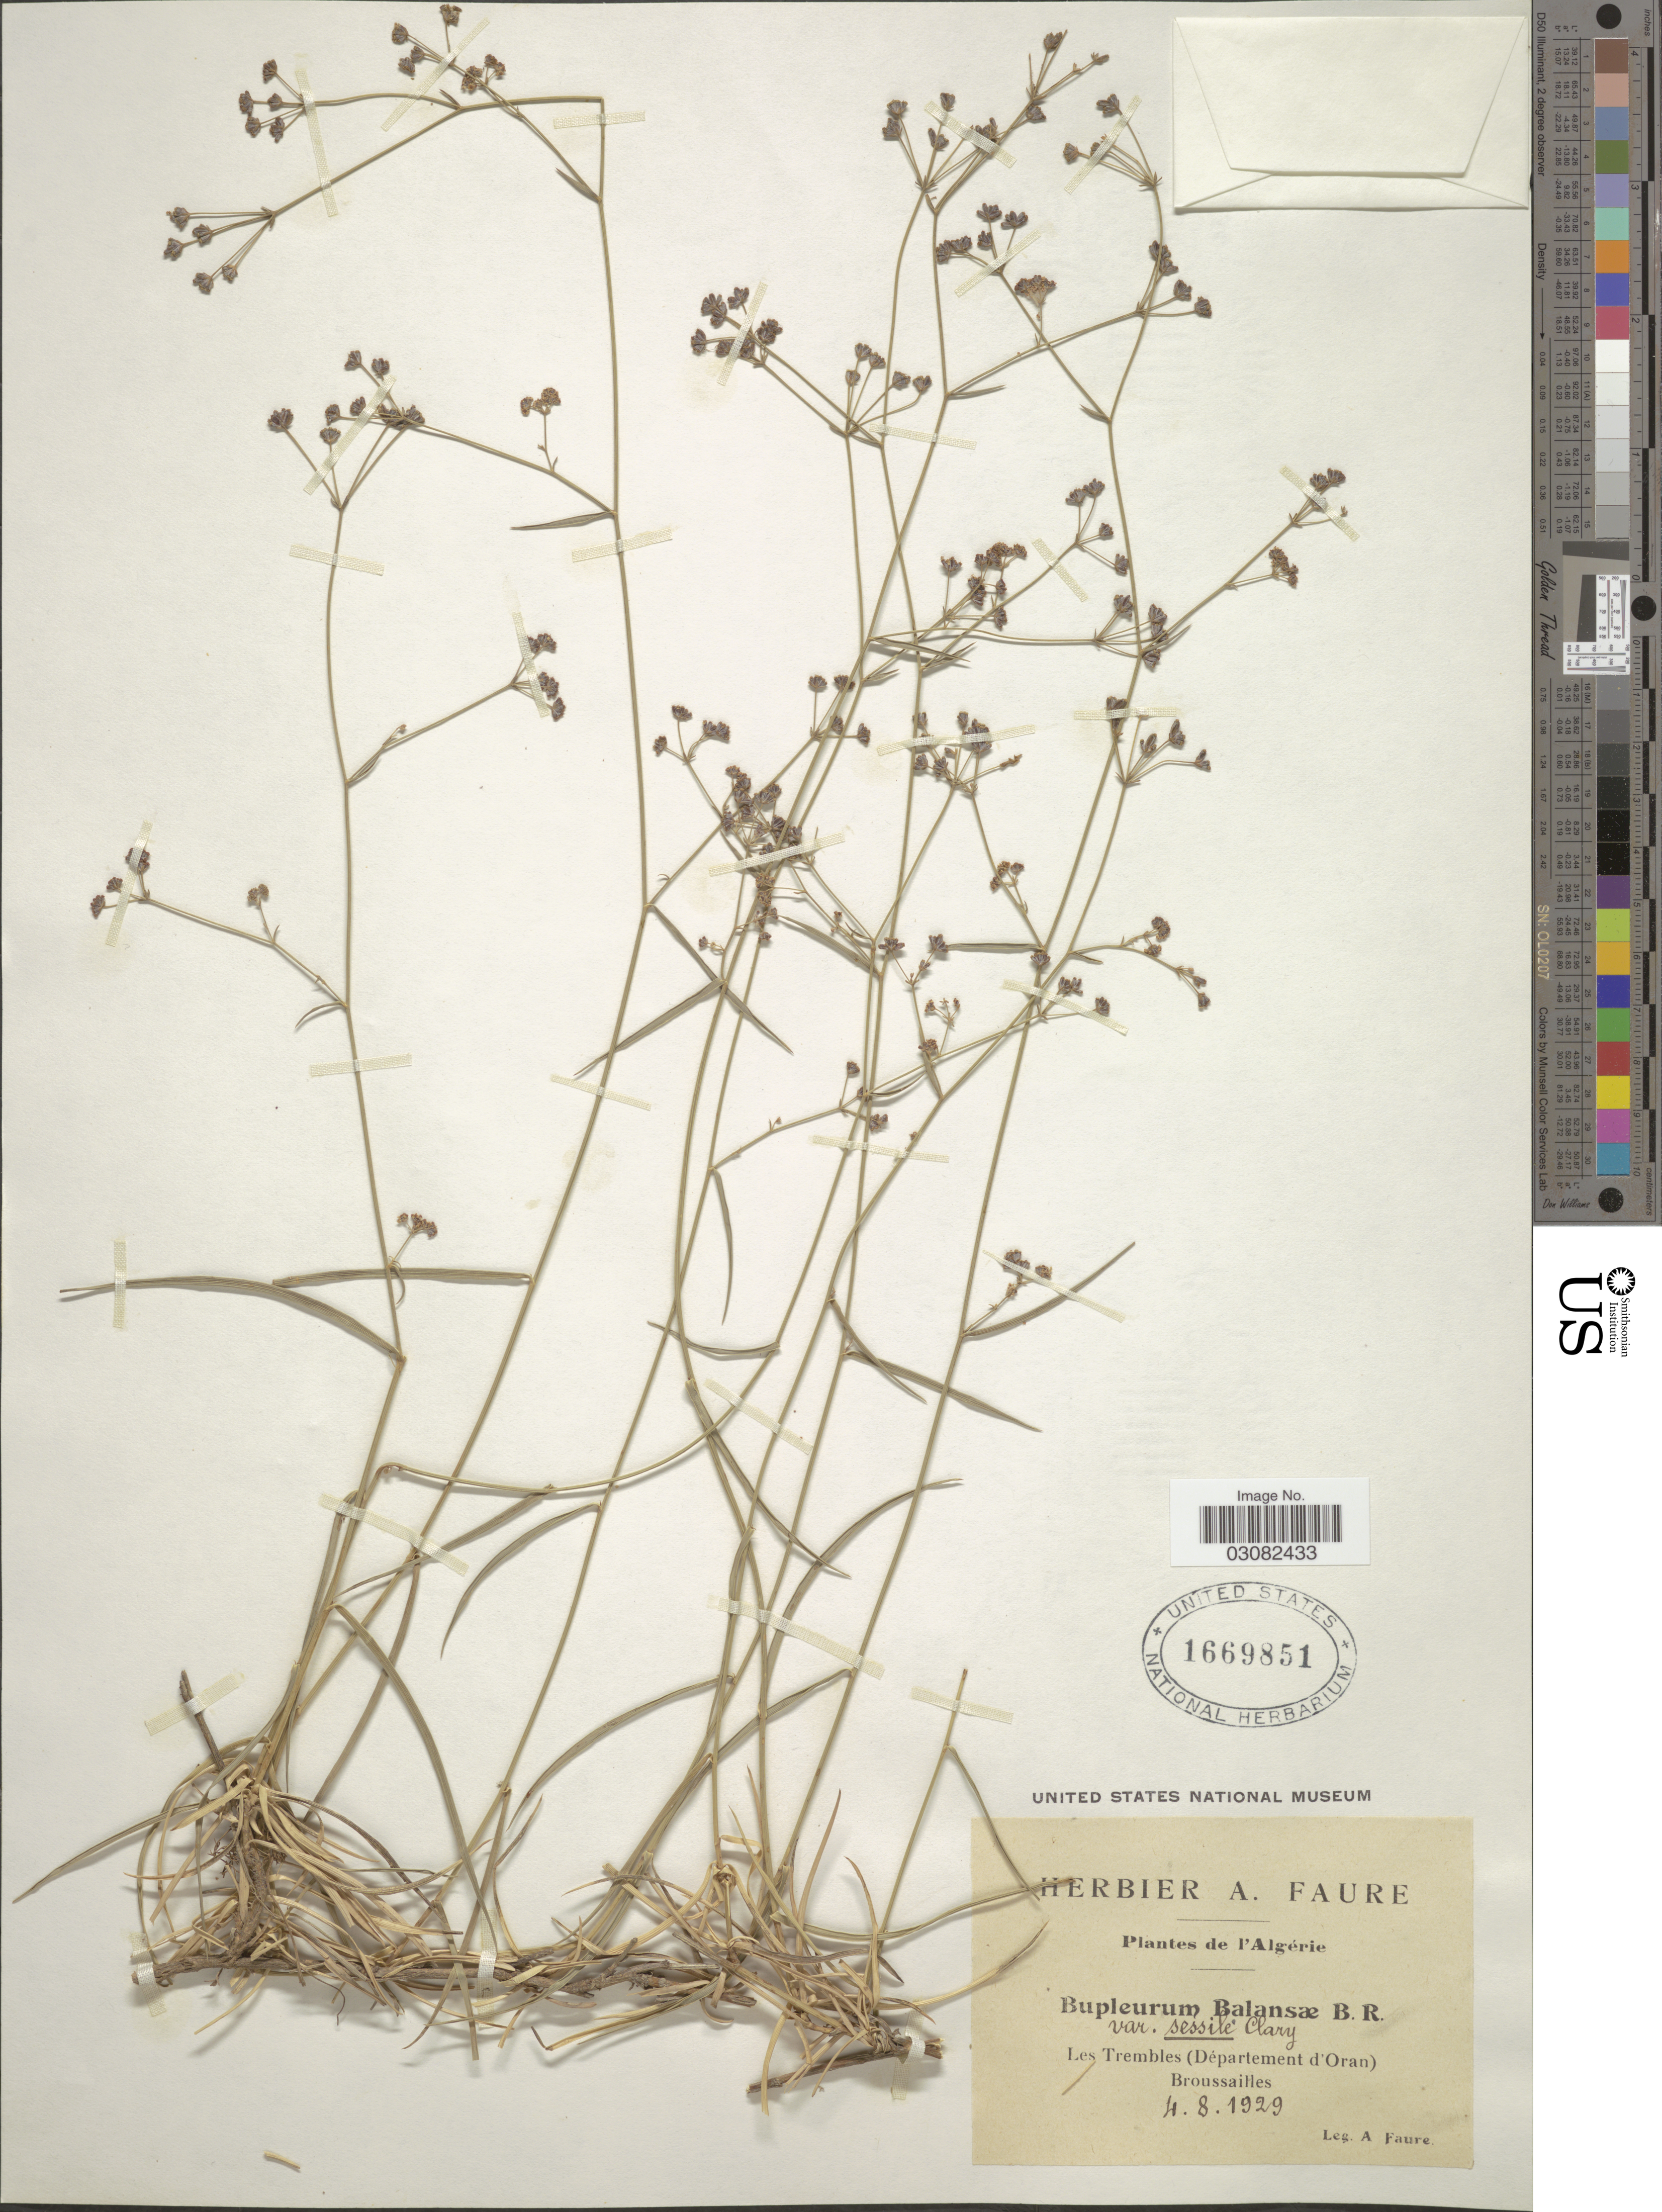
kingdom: Plantae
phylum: Tracheophyta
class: Magnoliopsida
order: Apiales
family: Apiaceae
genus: Bupleurum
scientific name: Bupleurum balansae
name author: Boiss. & Reut.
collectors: A. Faure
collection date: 1929-08-04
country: Algeria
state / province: Oran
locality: Les Trembles (Départment d'Oran). Broussailles).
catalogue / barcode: US 1669851